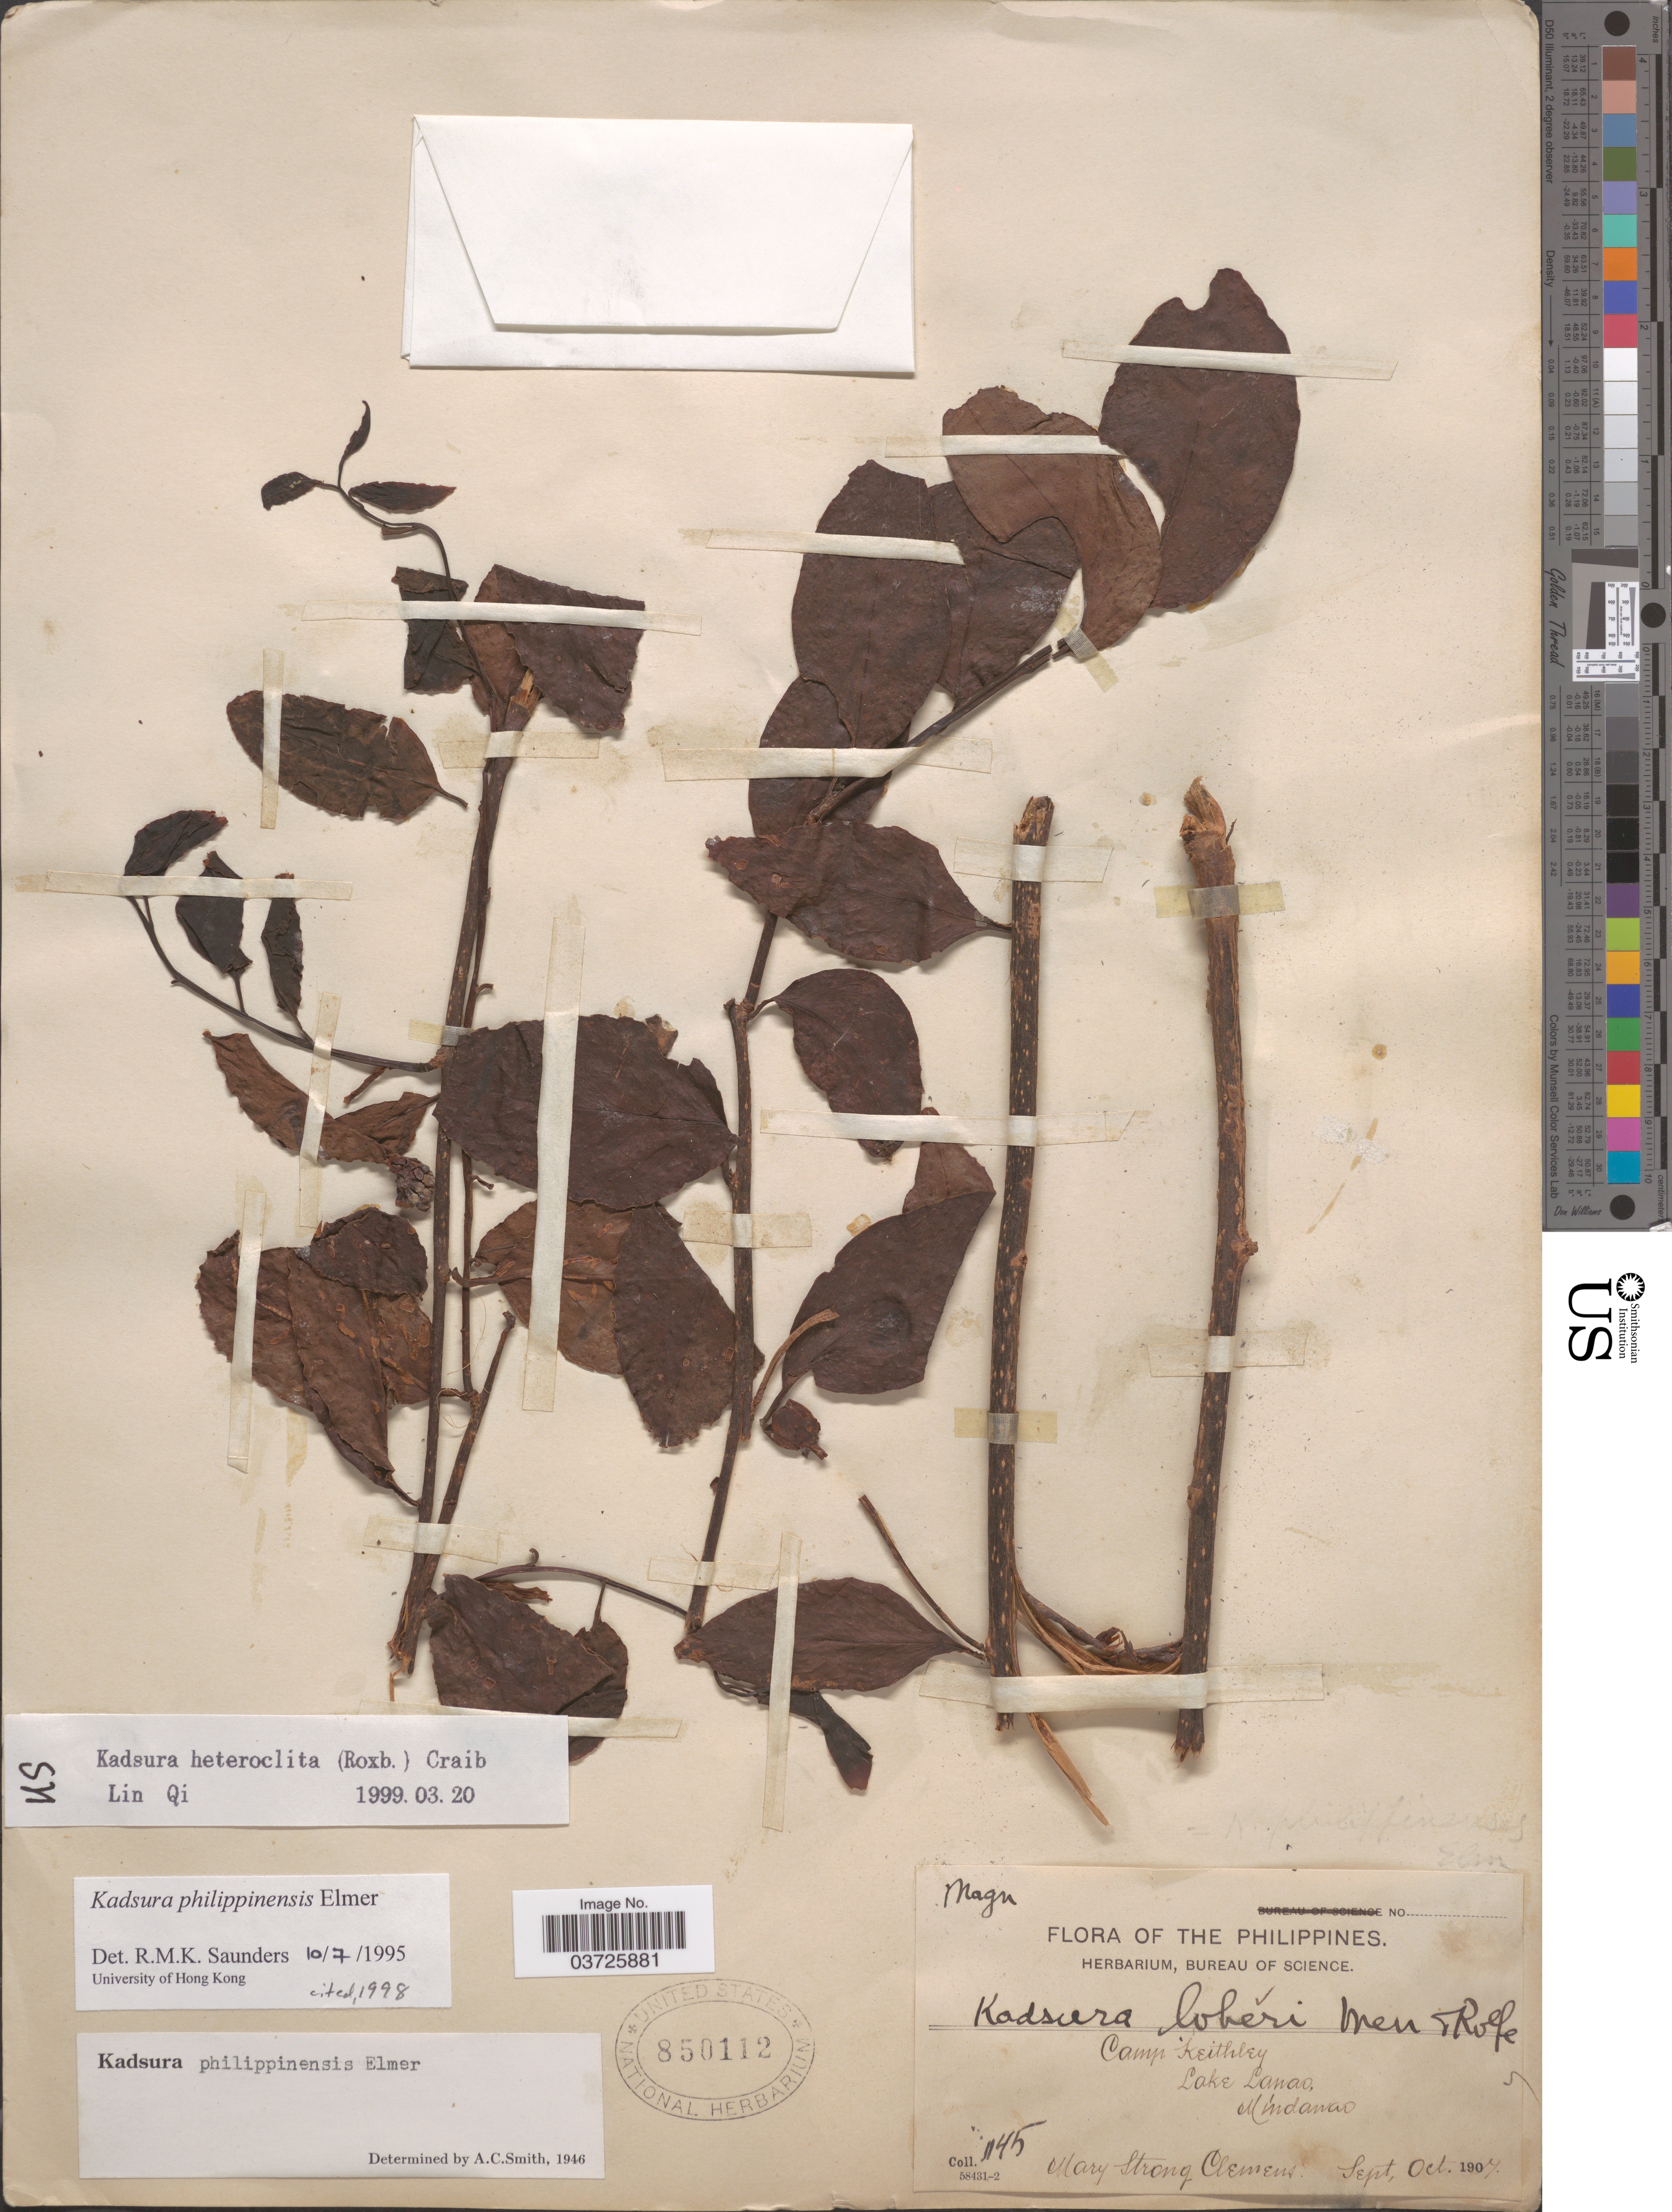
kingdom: Plantae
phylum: Tracheophyta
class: Magnoliopsida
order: Austrobaileyales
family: Schisandraceae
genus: Kadsura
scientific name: Kadsura heteroclita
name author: (Roxb.) Craib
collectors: M. S. Clemens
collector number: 1145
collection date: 1907-09/1907-10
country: Philippines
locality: Camp Keithley. Lake Lanao. Mindanao.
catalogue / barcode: US 850112